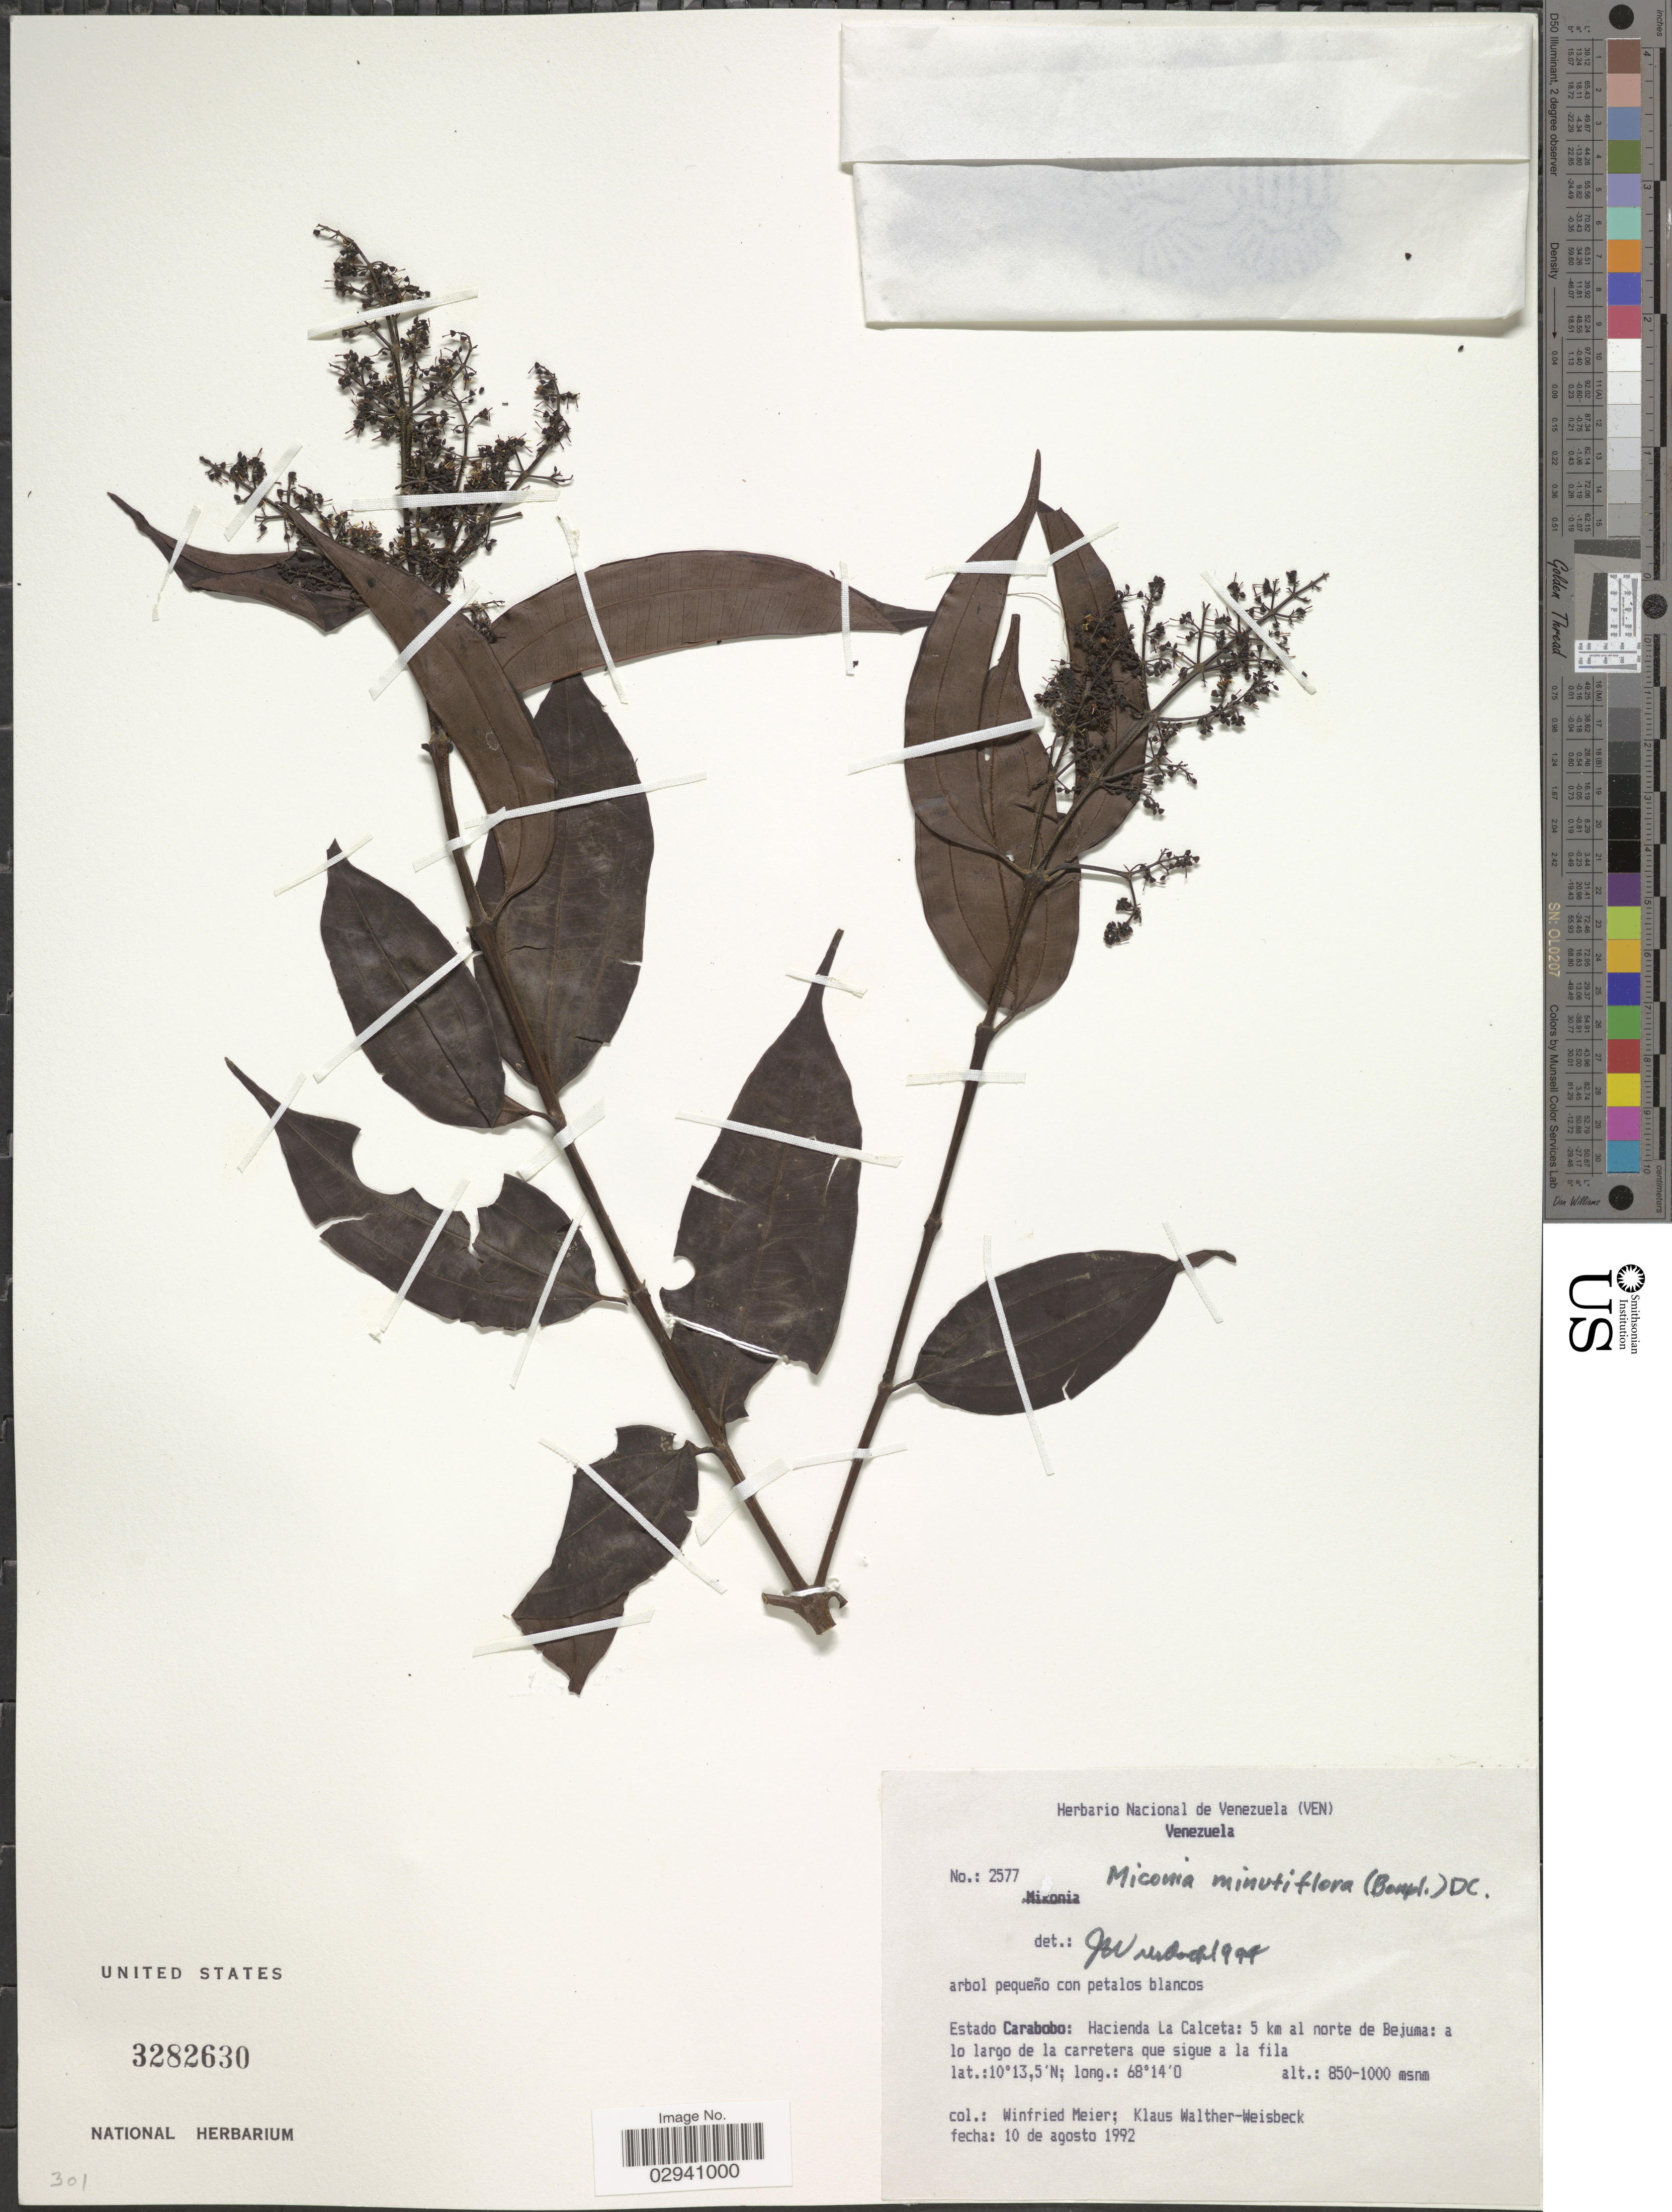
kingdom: Plantae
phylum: Tracheophyta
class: Magnoliopsida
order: Myrtales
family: Melastomataceae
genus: Miconia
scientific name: Miconia minutiflora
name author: (Bonpl.) DC.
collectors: W. Meier & K. Walther-Weisbeck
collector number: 2577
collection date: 1992-08-10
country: Venezuela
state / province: Carabobo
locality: Estado Carabobo: Hacienda La Calceta: 5 km al norte de Bejuma: a lo largo de la carretera que sigue a la fila.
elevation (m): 850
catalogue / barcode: US 3282630